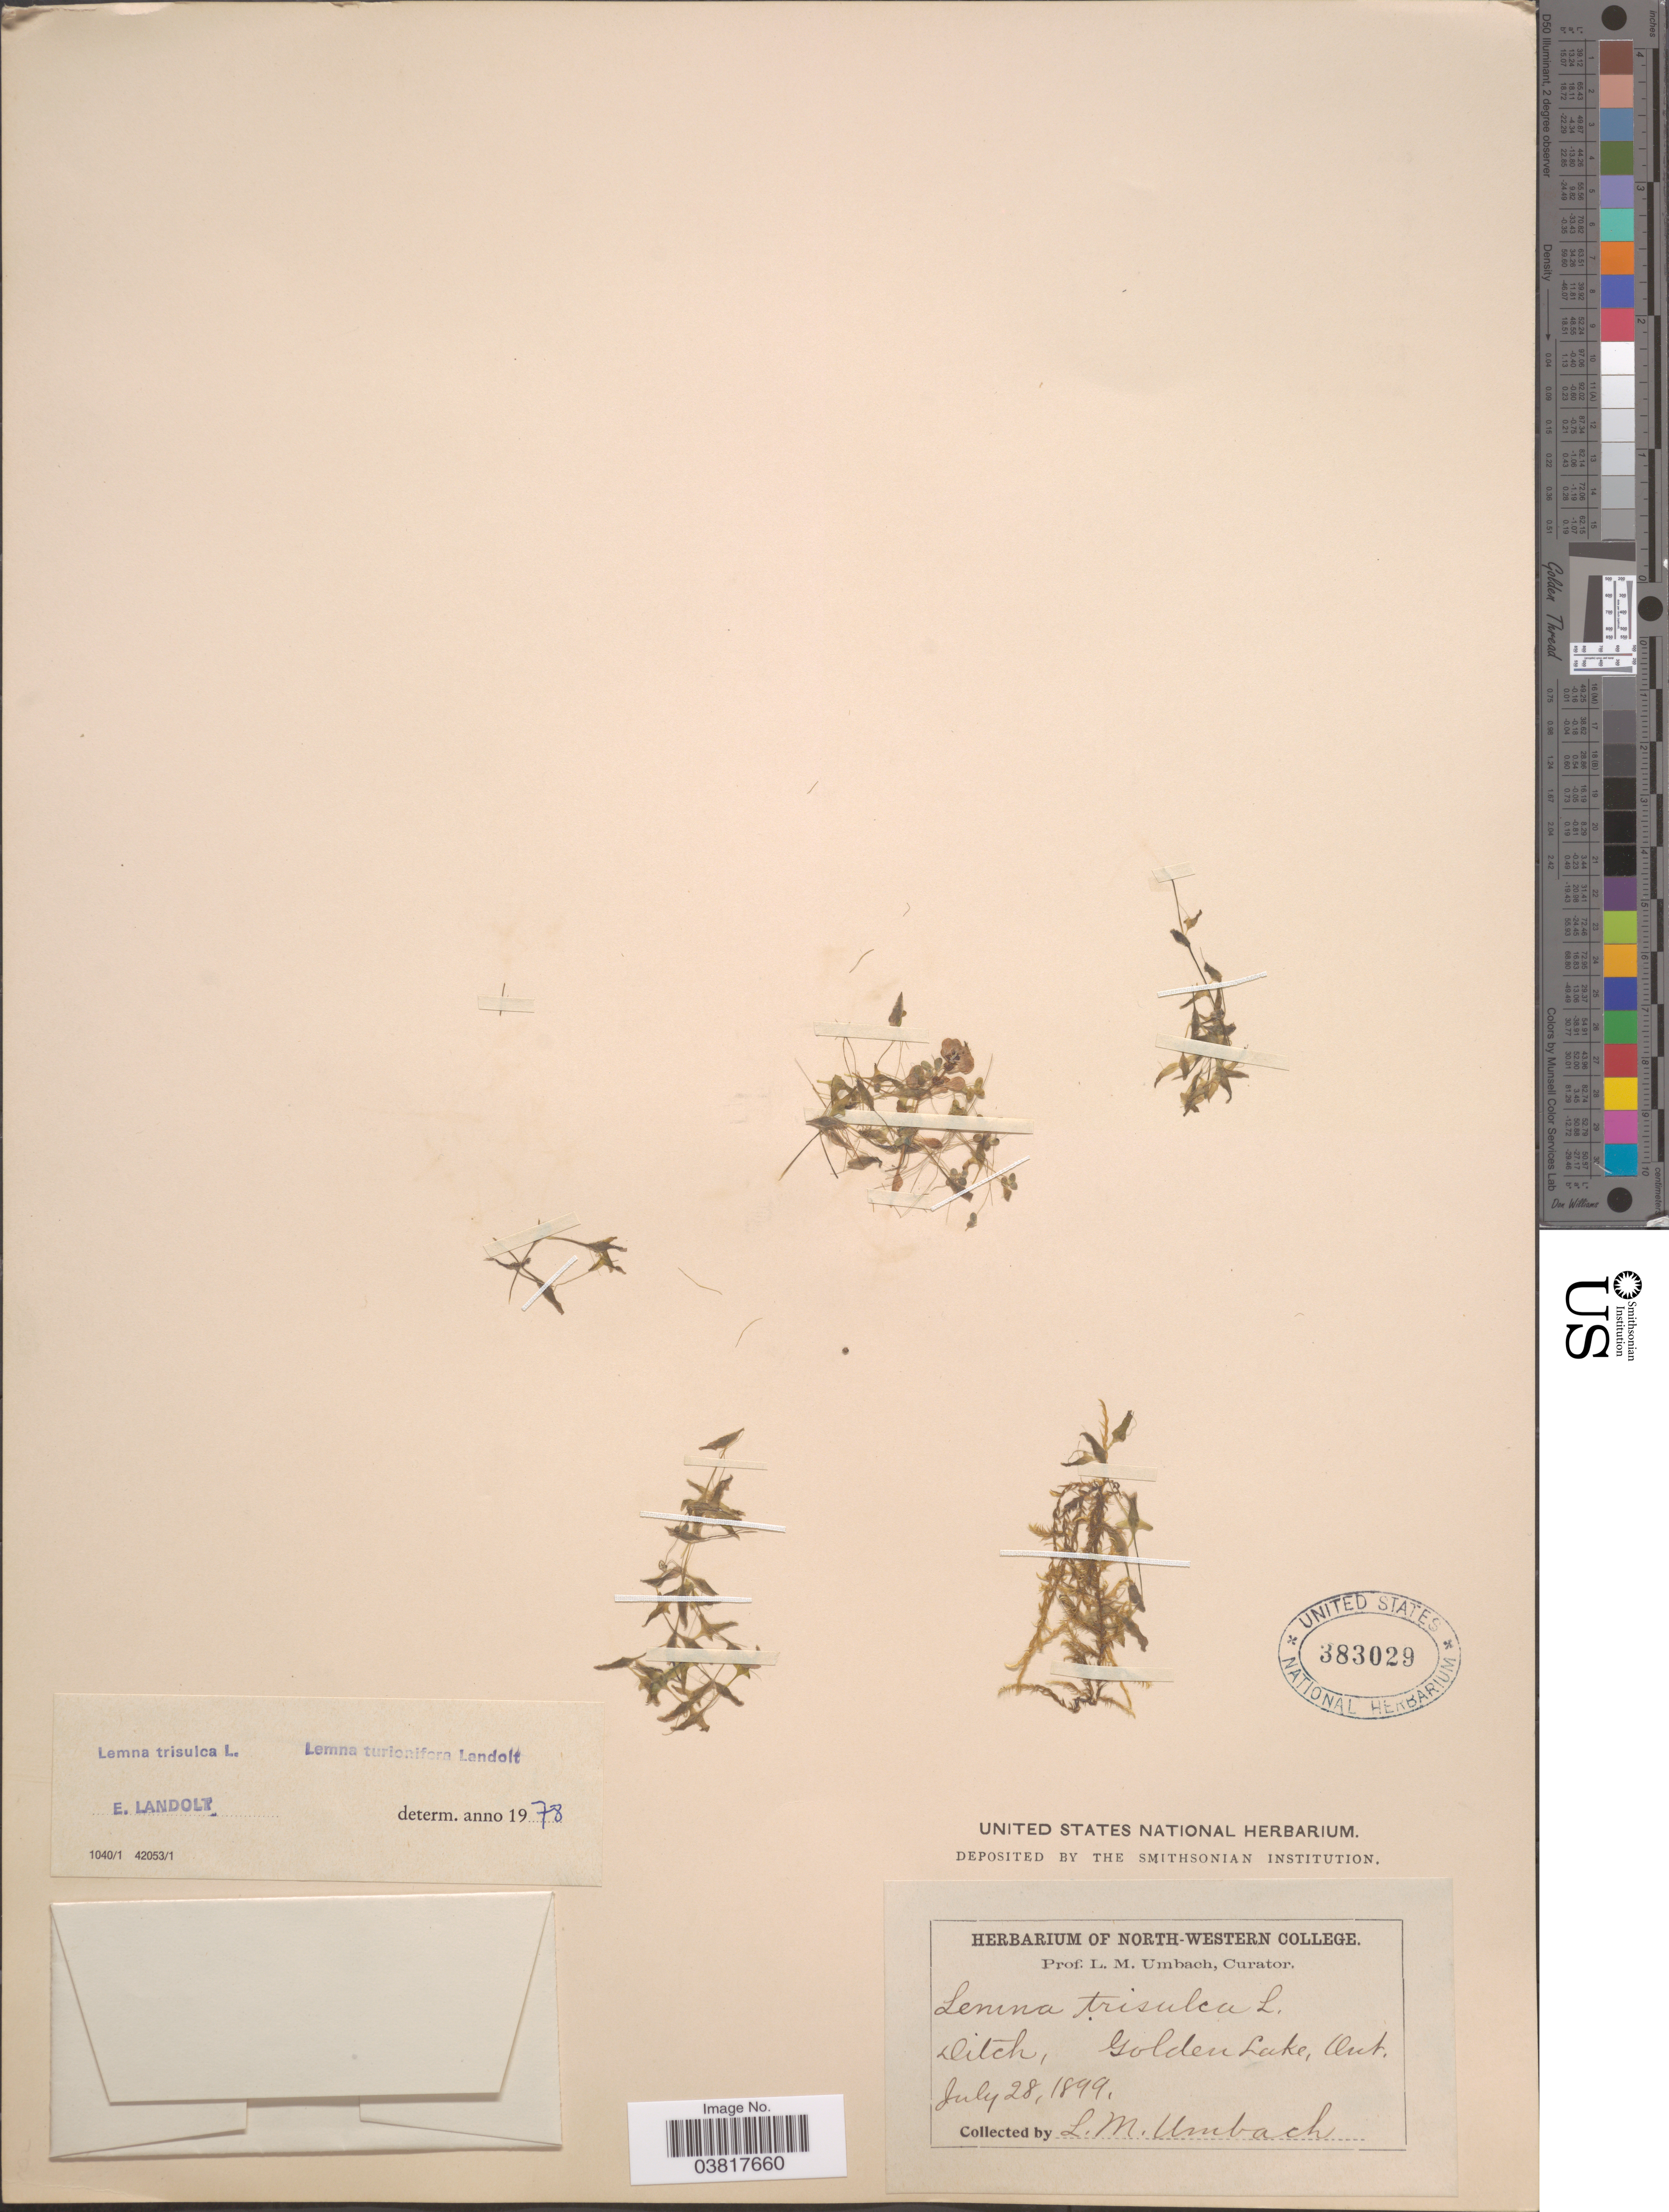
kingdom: Plantae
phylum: Tracheophyta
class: Liliopsida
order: Alismatales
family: Araceae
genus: Lemna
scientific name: Lemna trisulca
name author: L.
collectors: L. M. Umbach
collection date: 1899-07-28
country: Canada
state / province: Ontario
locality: Ditch, Golden Lake.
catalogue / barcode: US 383029